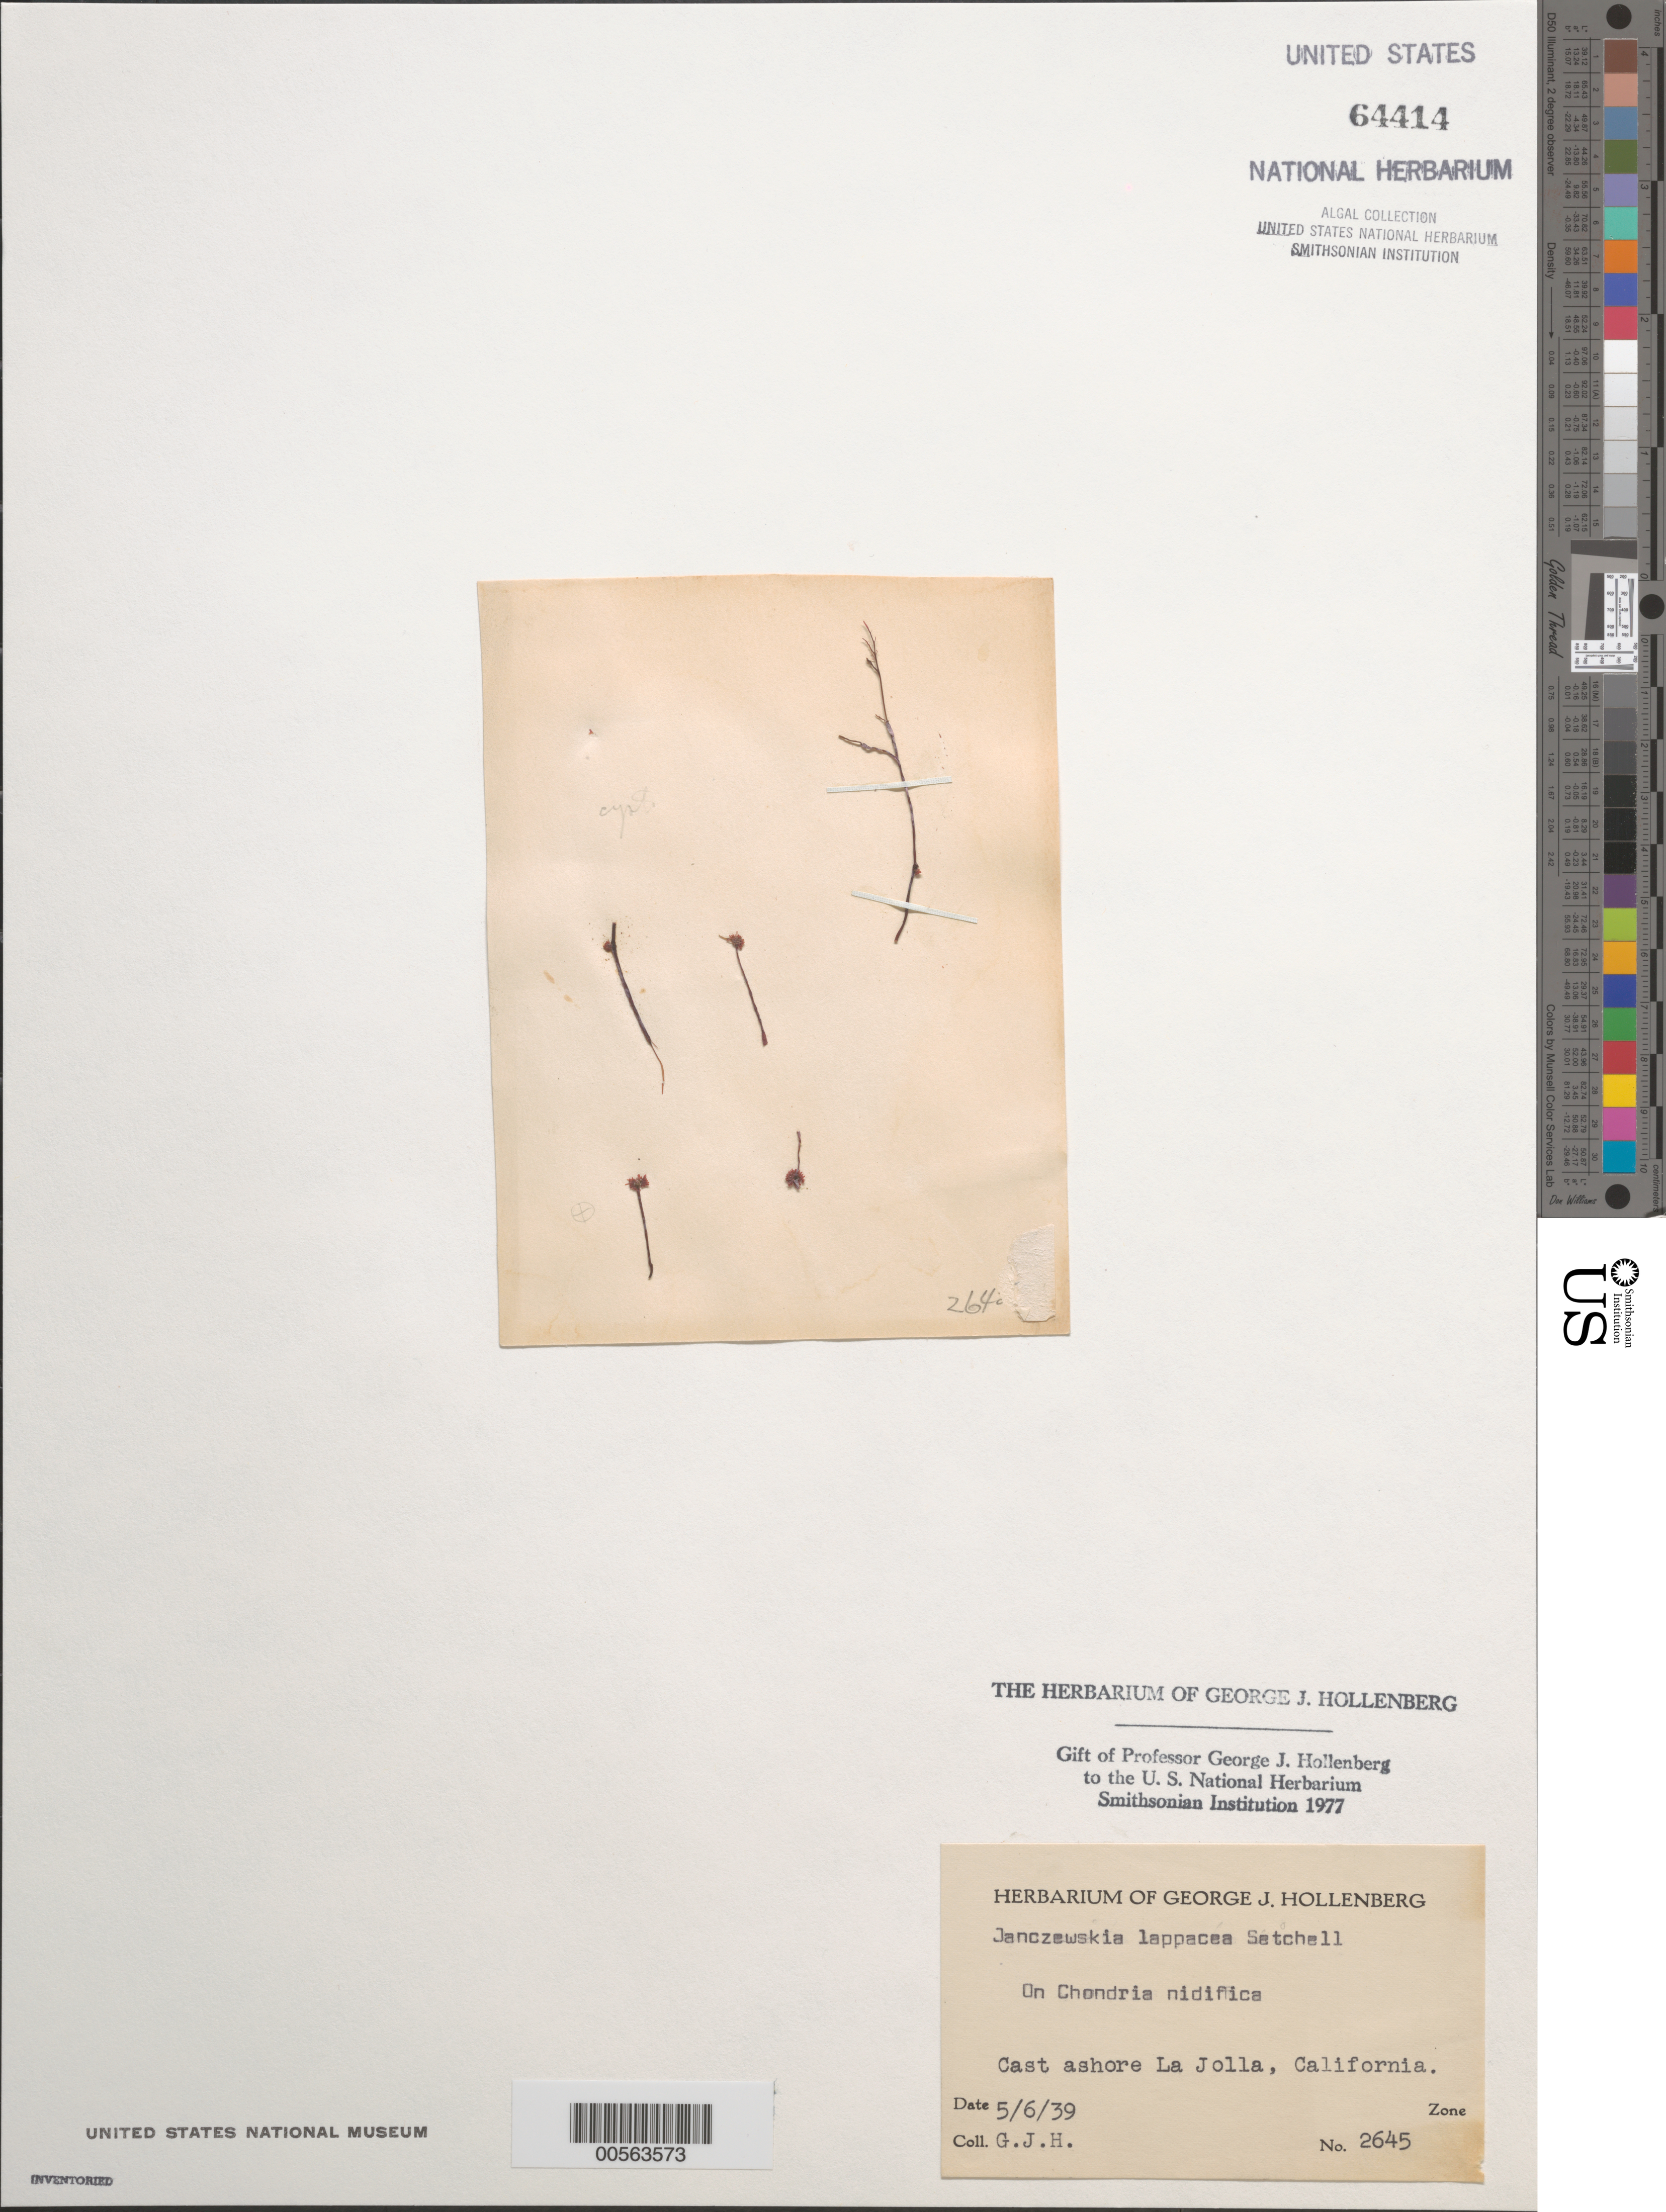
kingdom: Plantae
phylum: Rhodophyta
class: Florideophyceae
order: Ceramiales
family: Rhodomelaceae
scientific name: Heterojanczewskia lappacea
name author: (Setchell) K.W. Nam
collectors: G. Hollenberg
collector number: GJH 2645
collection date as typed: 06 May 1939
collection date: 1939-05-06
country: United States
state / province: California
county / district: San Diego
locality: La Jolla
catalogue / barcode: US 64414